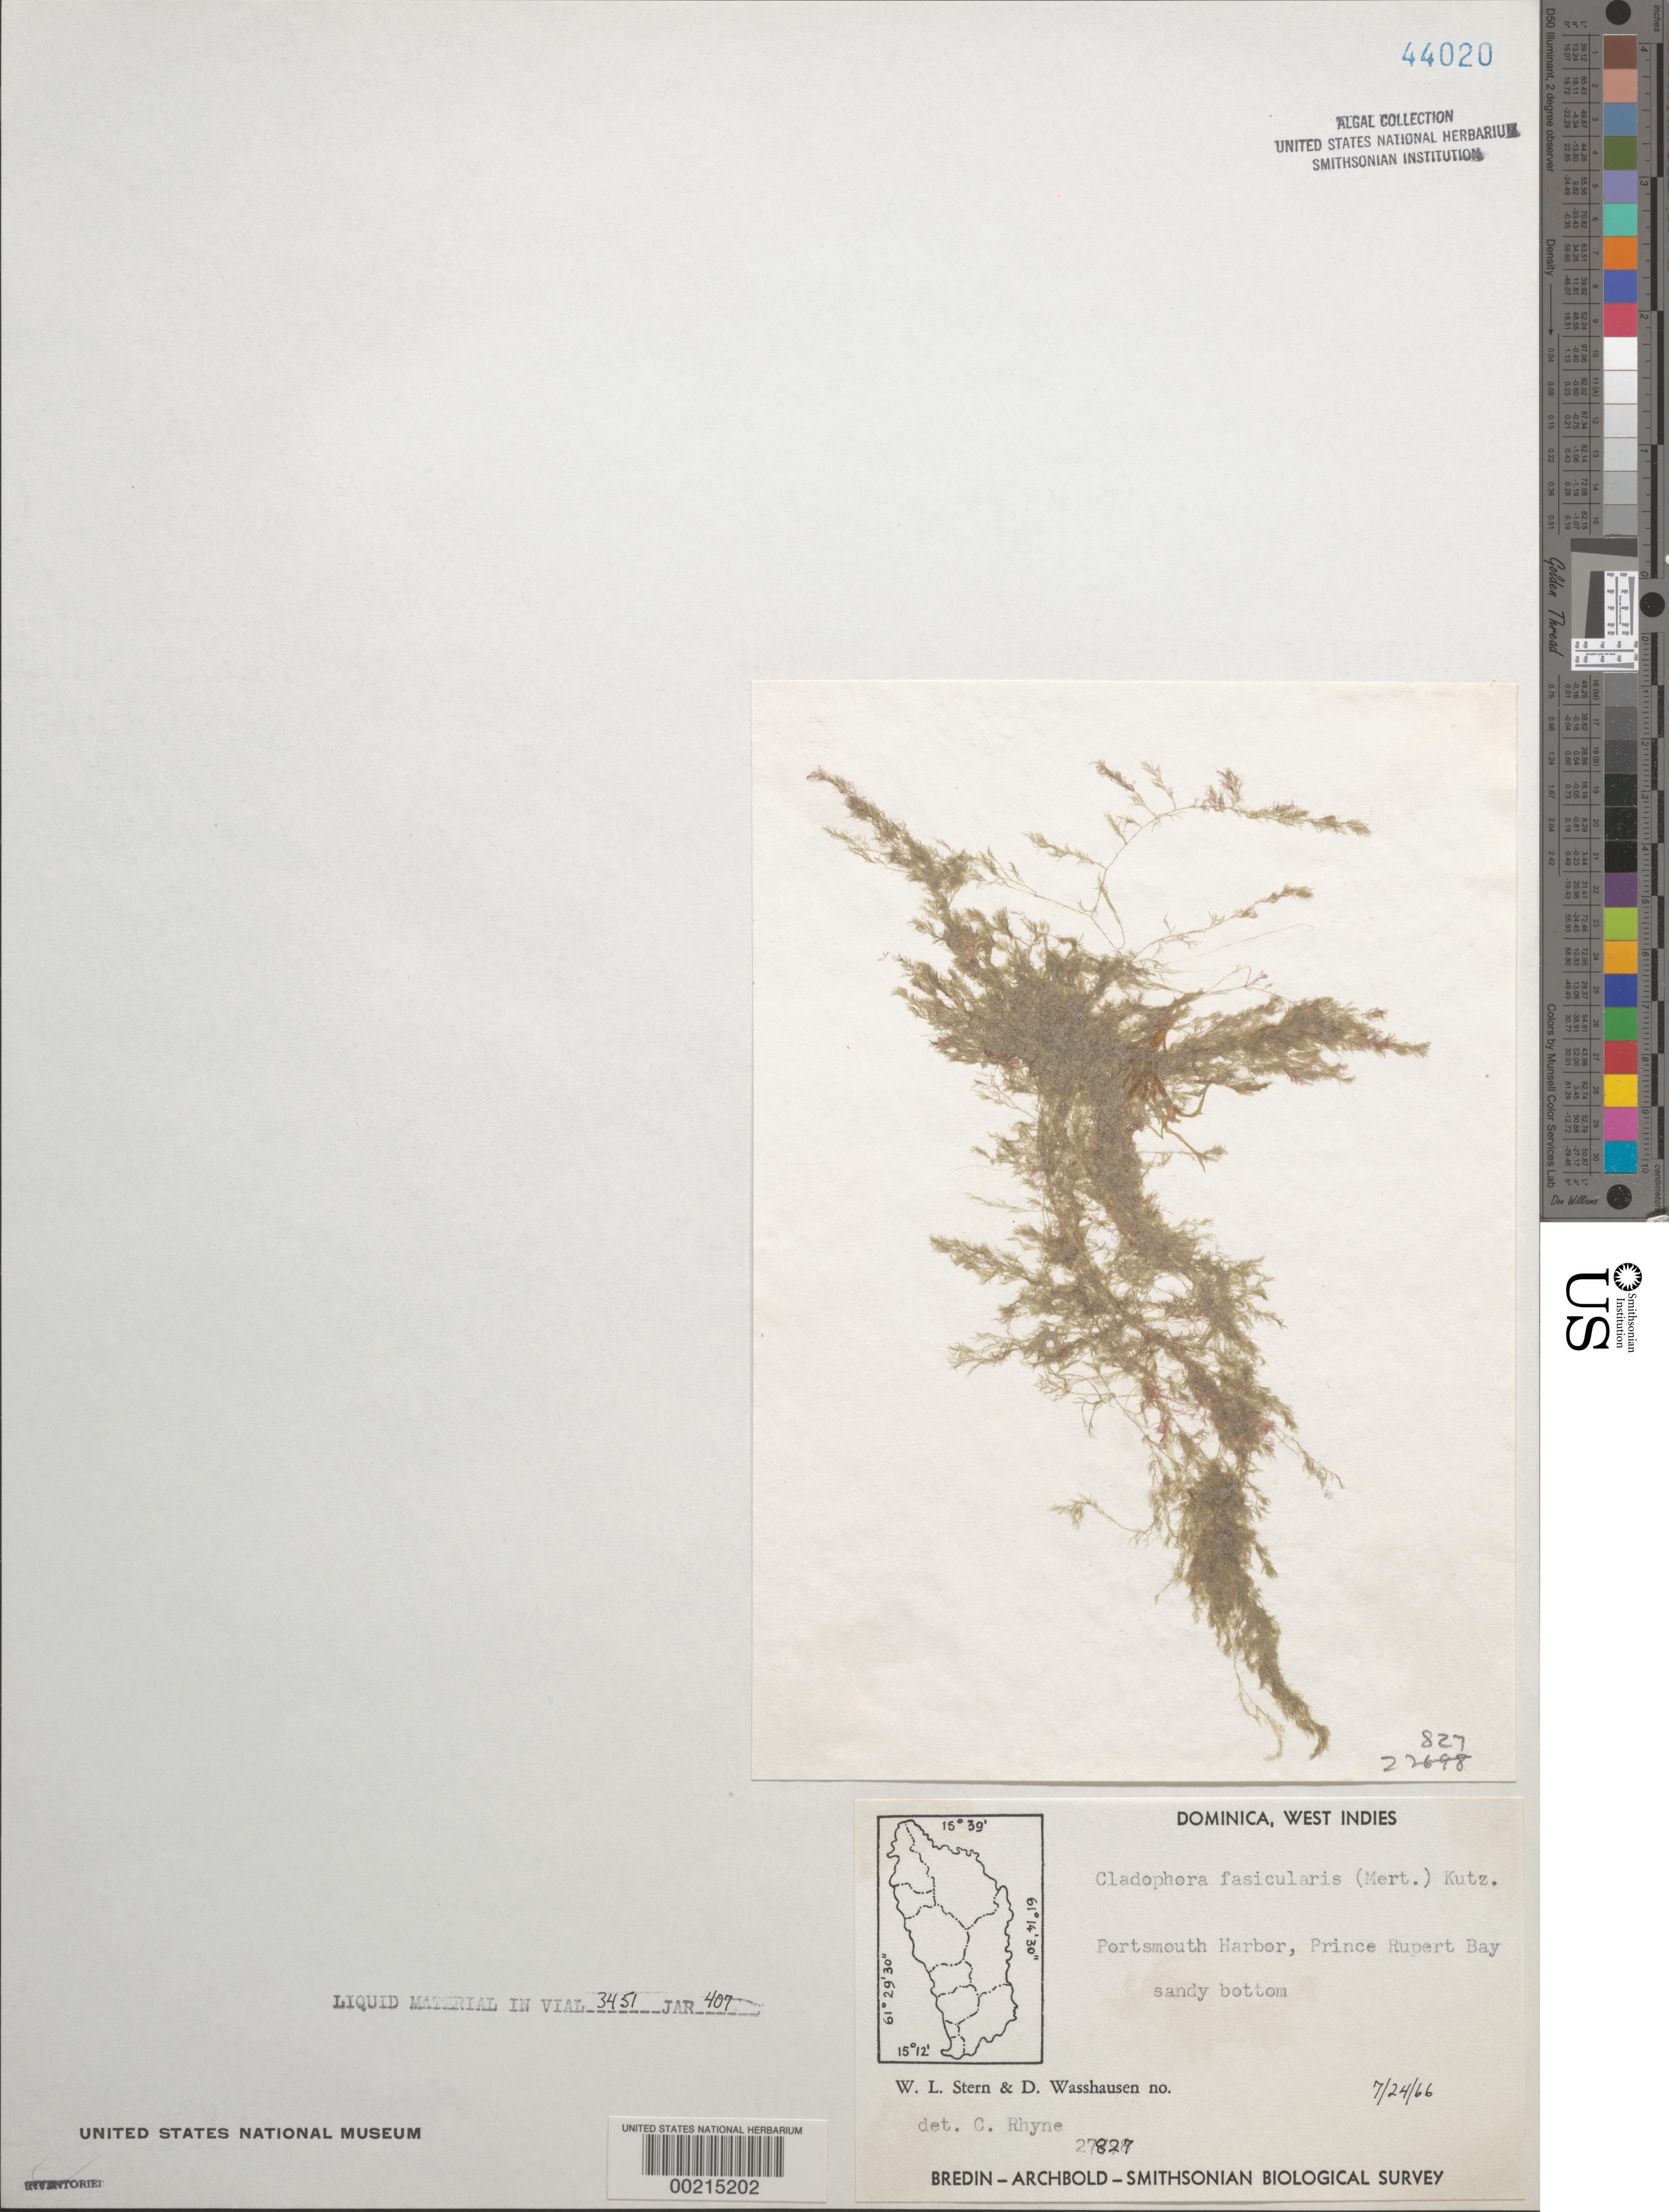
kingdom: Plantae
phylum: Chlorophyta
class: Ulvophyceae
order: Bryopsidales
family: Caulerpaceae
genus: Caulerpa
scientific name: Caulerpa mexicana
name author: Sond. ex Kütz.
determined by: Algae name updating Project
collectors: W. L. Stern & D. C. Wasshausen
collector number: EYD 27827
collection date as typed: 24 Jul 1966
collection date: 1966-07-24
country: Dominica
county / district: St. John's Parish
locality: Portsmouth harbor, Prince Rupert Bay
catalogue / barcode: US 44020